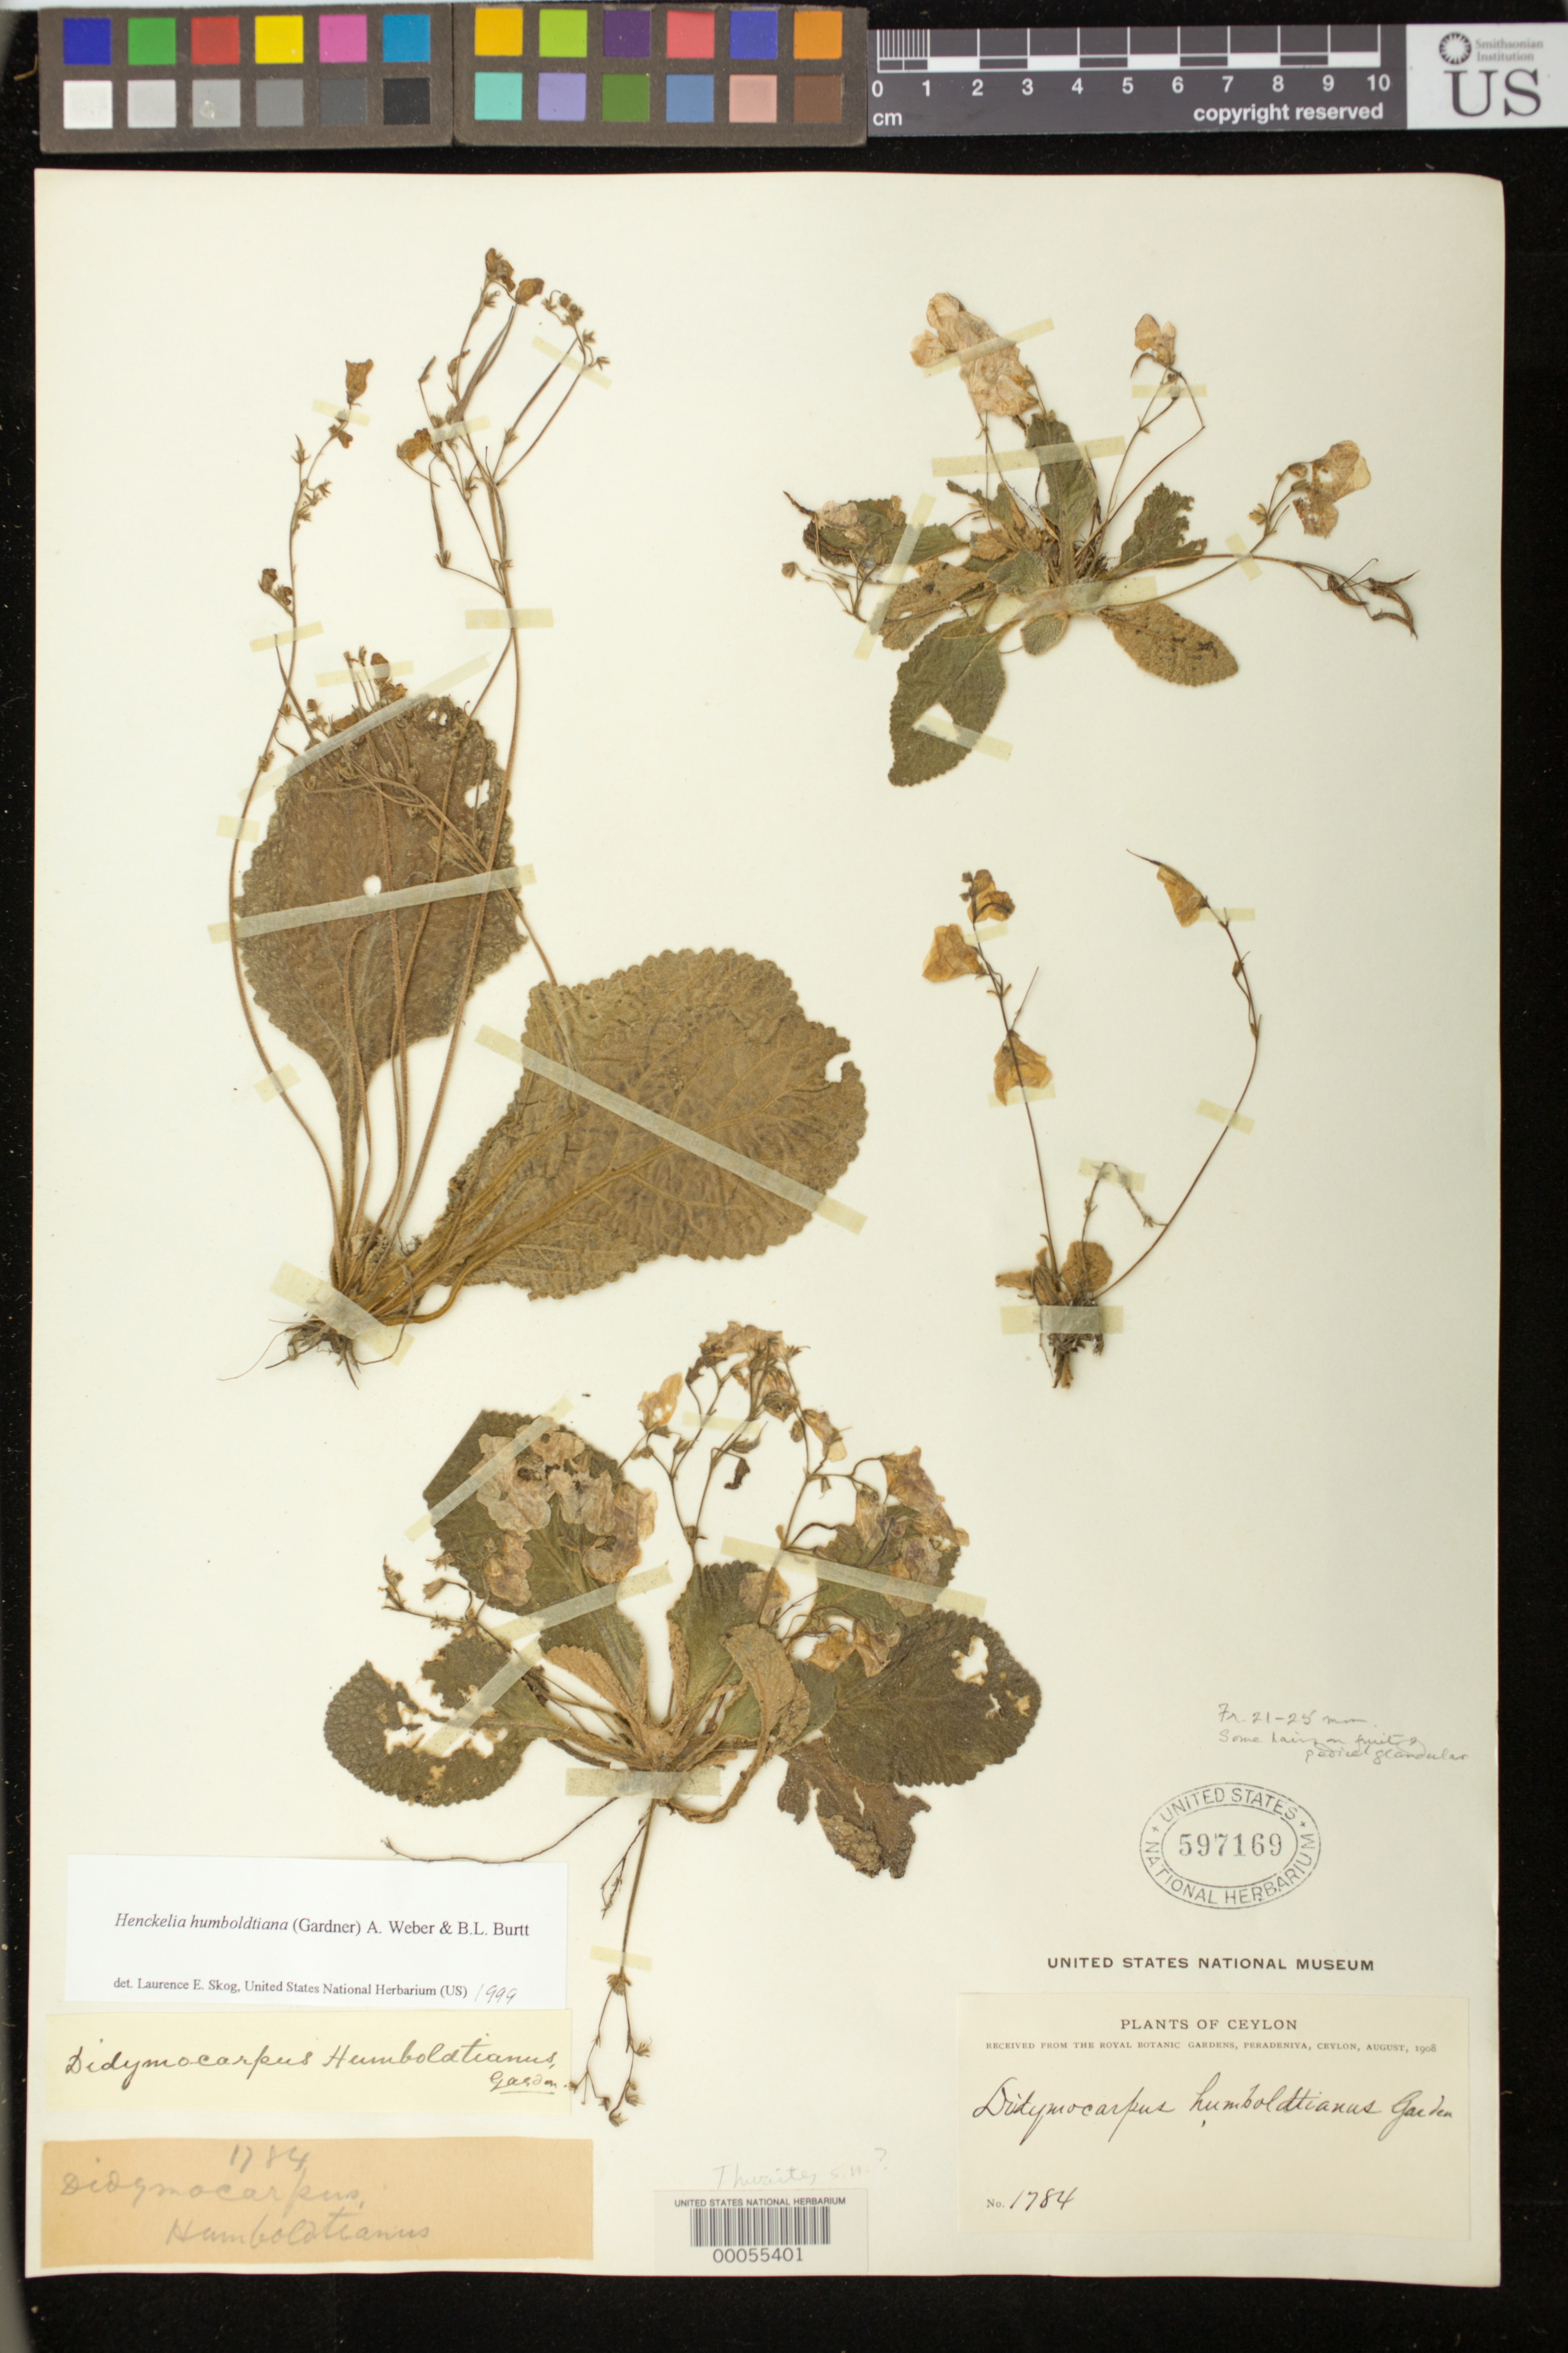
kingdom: Plantae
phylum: Tracheophyta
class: Magnoliopsida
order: Lamiales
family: Gesneriaceae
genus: Henckelia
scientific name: Henckelia humboldtiana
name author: (Gardner) A. Weber & B.L. Burtt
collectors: G. H. K. Thwaites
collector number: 1784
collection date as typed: without date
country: Sri Lanka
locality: Ceylon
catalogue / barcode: US 597169